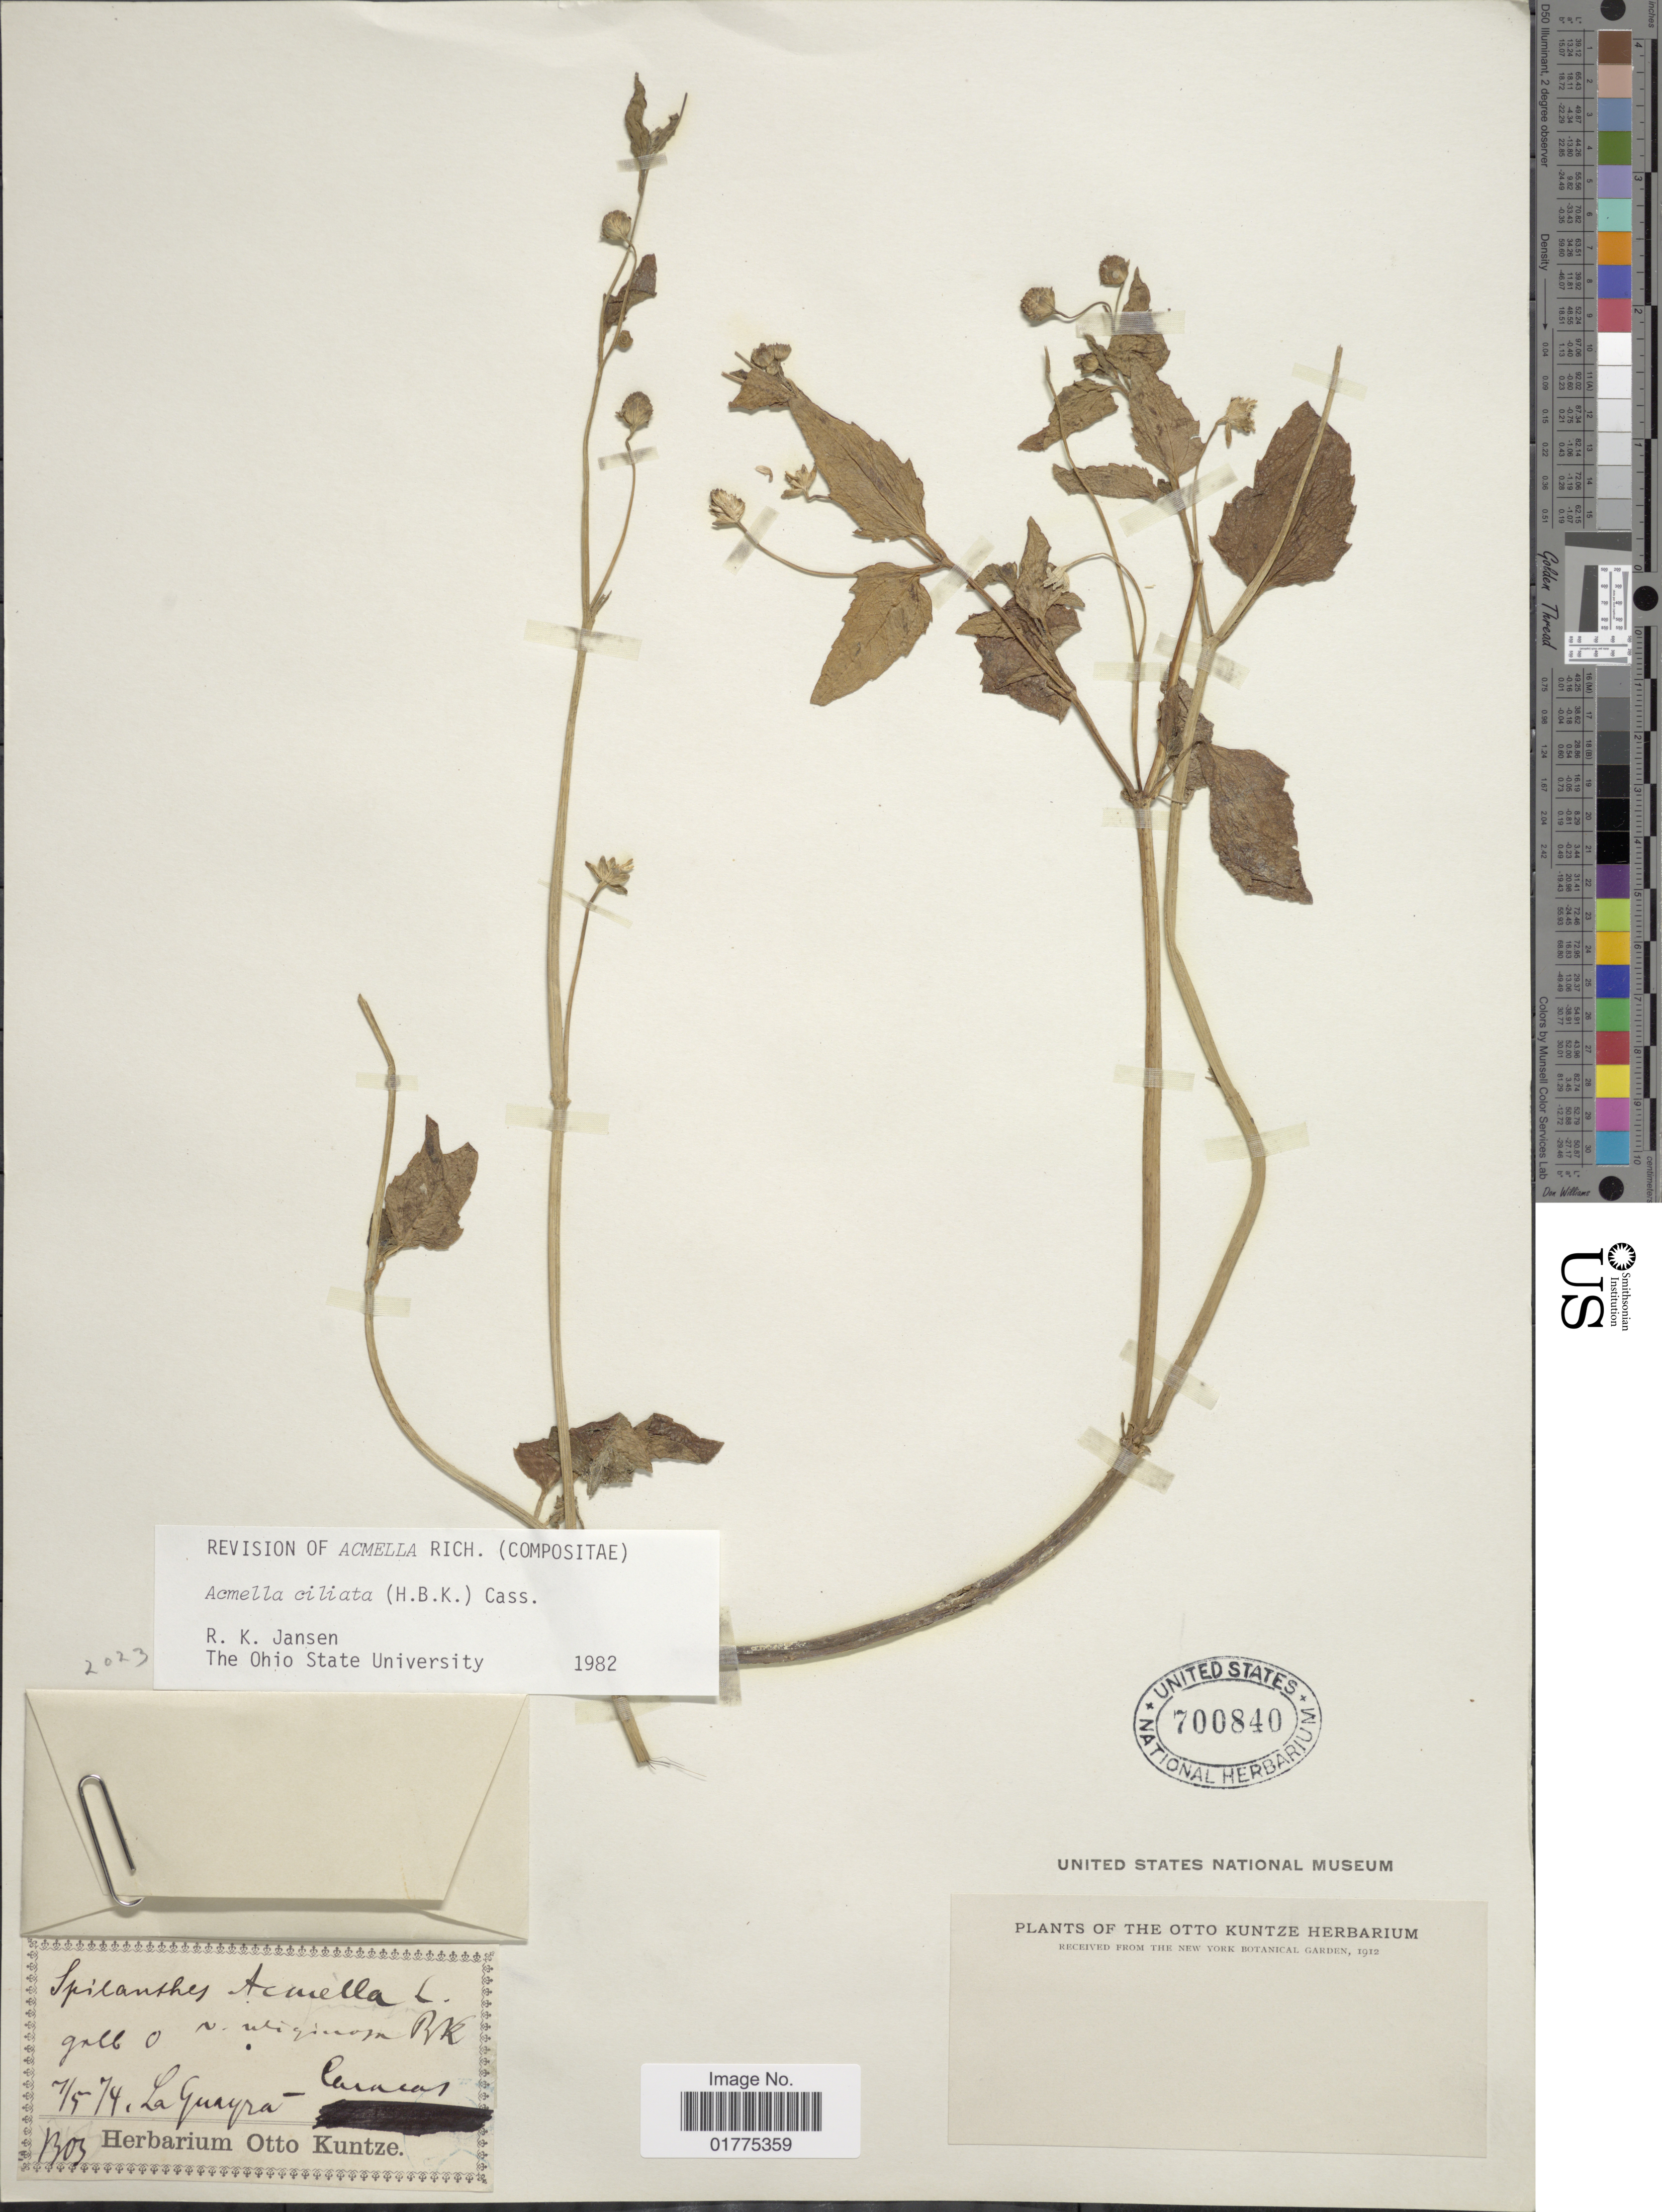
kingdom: Plantae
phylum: Tracheophyta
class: Magnoliopsida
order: Asterales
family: Asteraceae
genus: Acmella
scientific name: Acmella ciliata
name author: (Kunth) Cass.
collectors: ex herb. Otto Kuntze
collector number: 1303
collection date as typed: Transcribed d/m/y: 7/5/74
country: Venezuela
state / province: Vargas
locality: La Guayra, Caracas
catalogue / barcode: US 700840